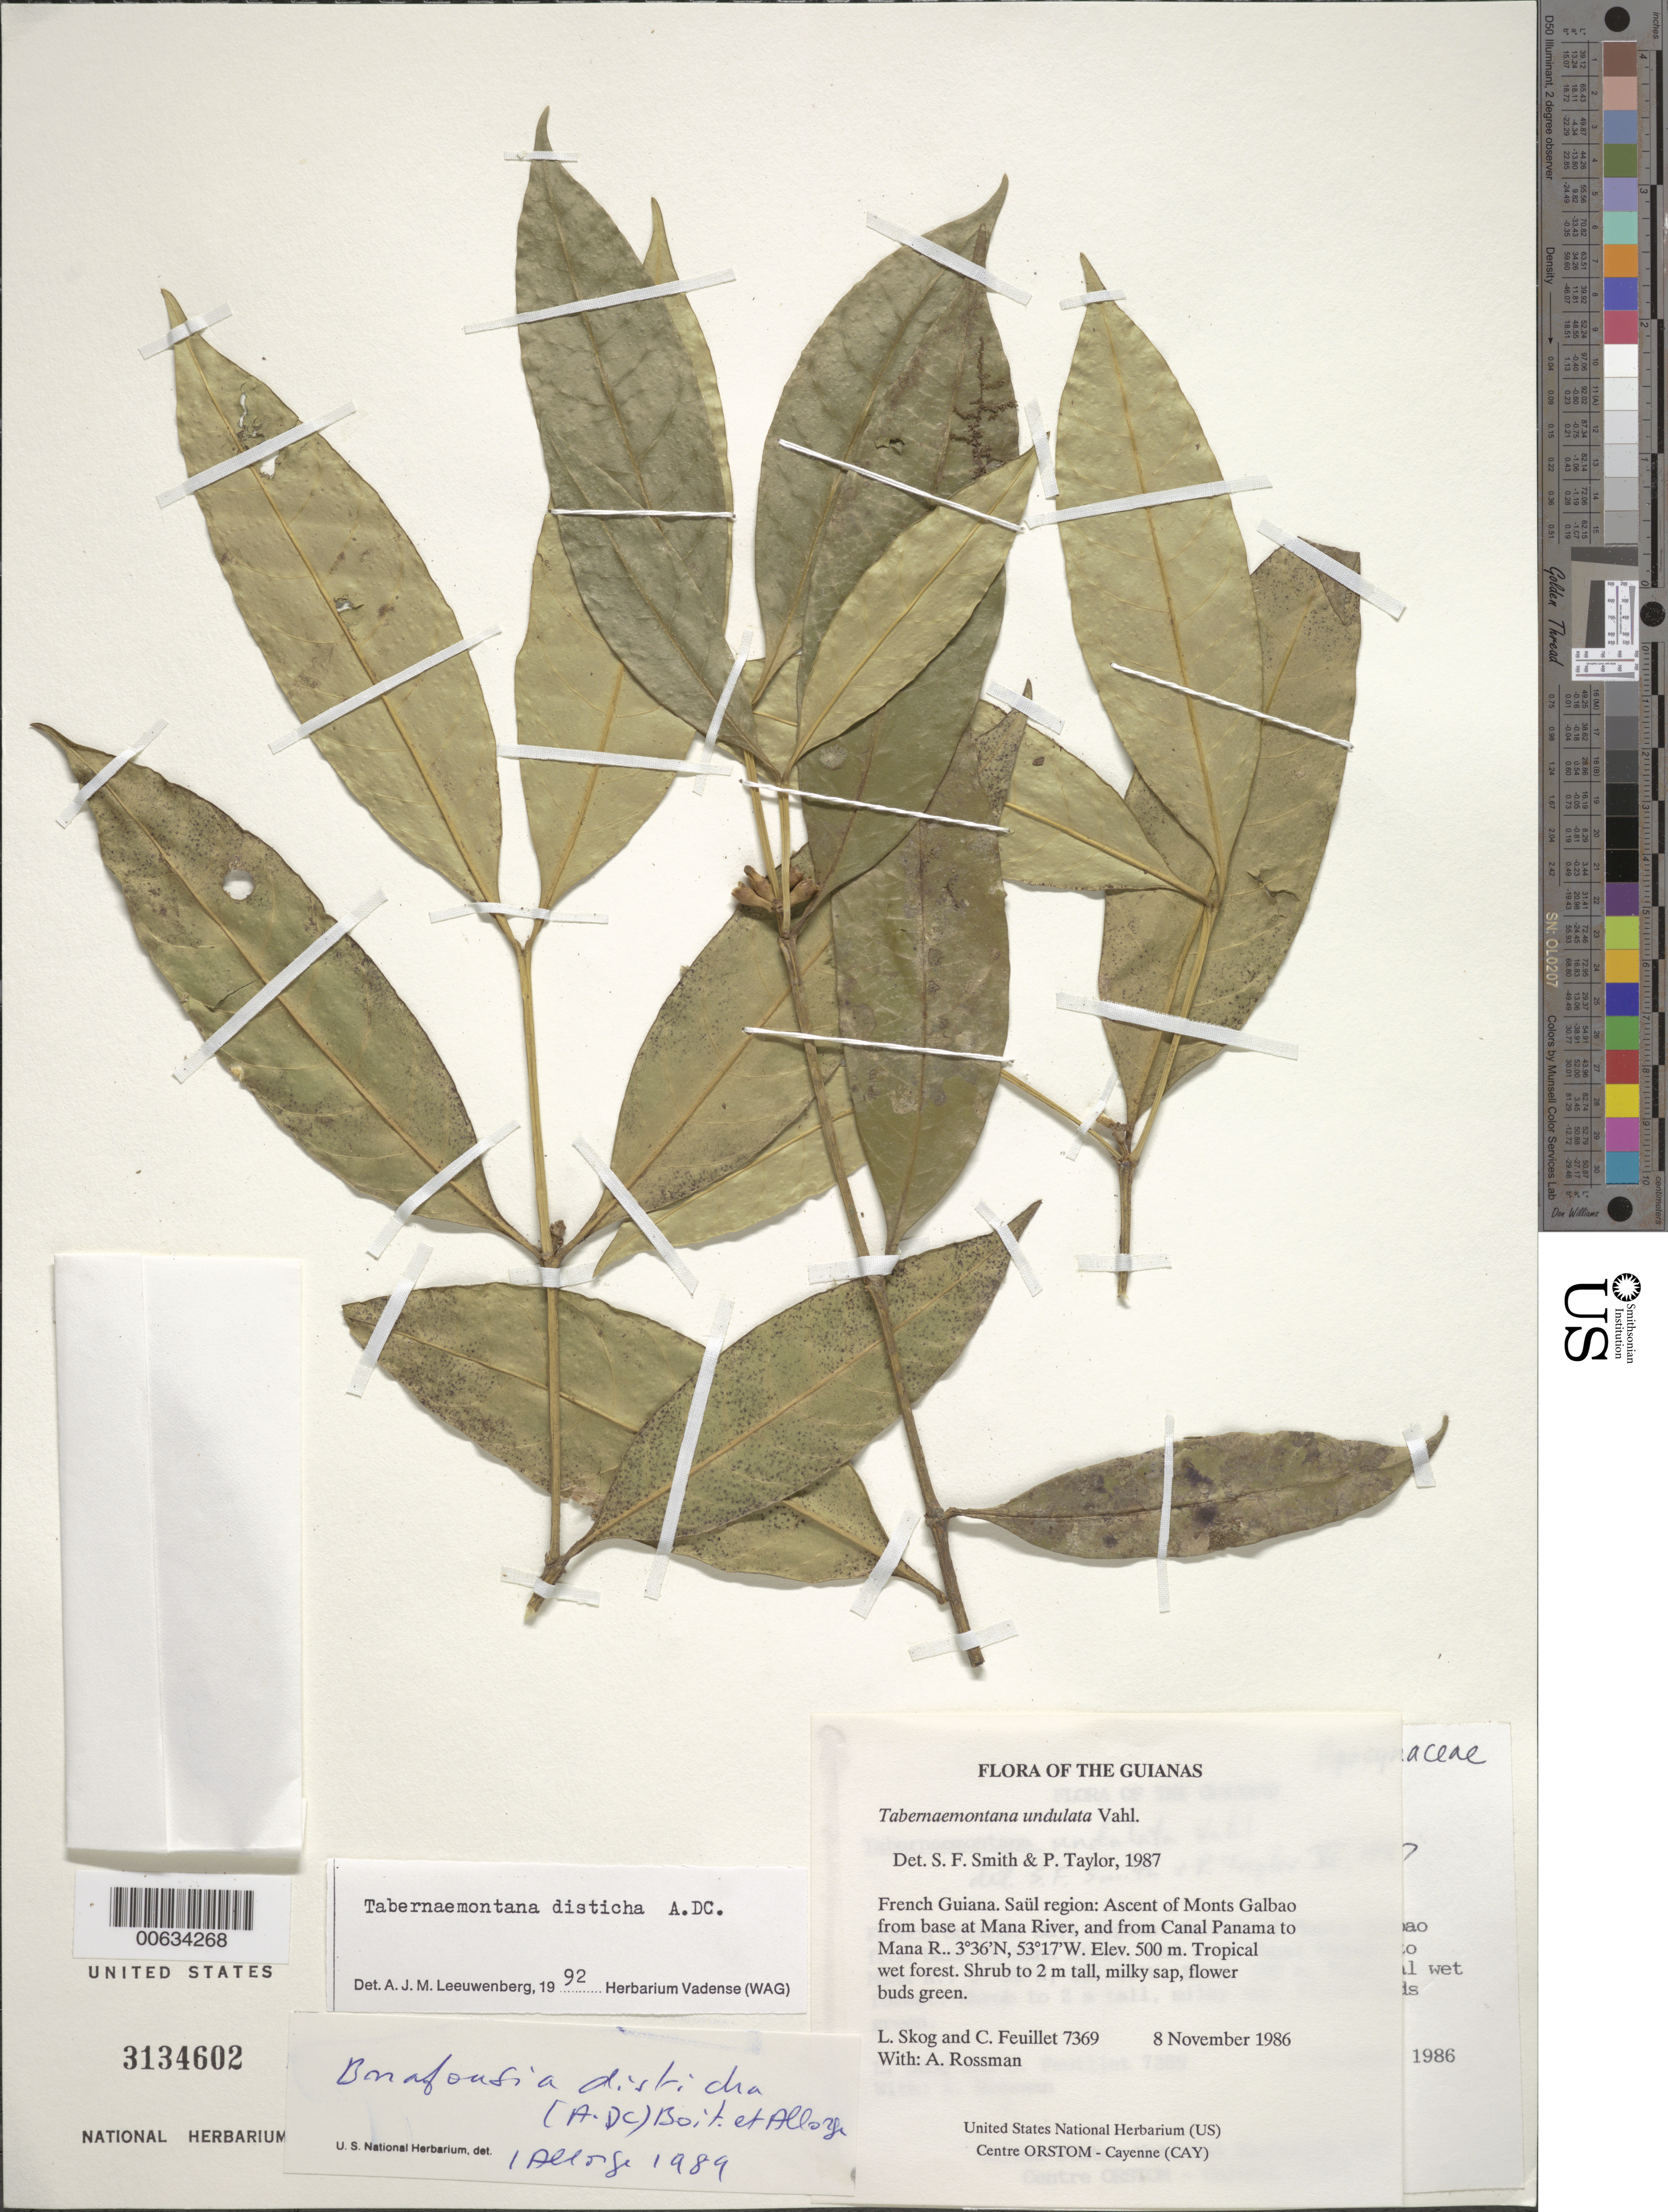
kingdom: Plantae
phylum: Tracheophyta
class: Magnoliopsida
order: Gentianales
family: Apocynaceae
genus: Tabernaemontana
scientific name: Tabernaemontana disticha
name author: A. DC.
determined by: Leeuwenberg, A. J. M.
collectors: L. E. Skog, C. Feuillet & A. Rossman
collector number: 7369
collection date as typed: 8 November 1986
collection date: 1986-11-08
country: French Guiana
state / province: Saint-Laurent-du-Maroni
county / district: Saül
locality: Ascent of Monts Galbao from base at Mana River, and from Canal Panama to Mana R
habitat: Tropical wet forest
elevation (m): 160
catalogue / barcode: US 3134602